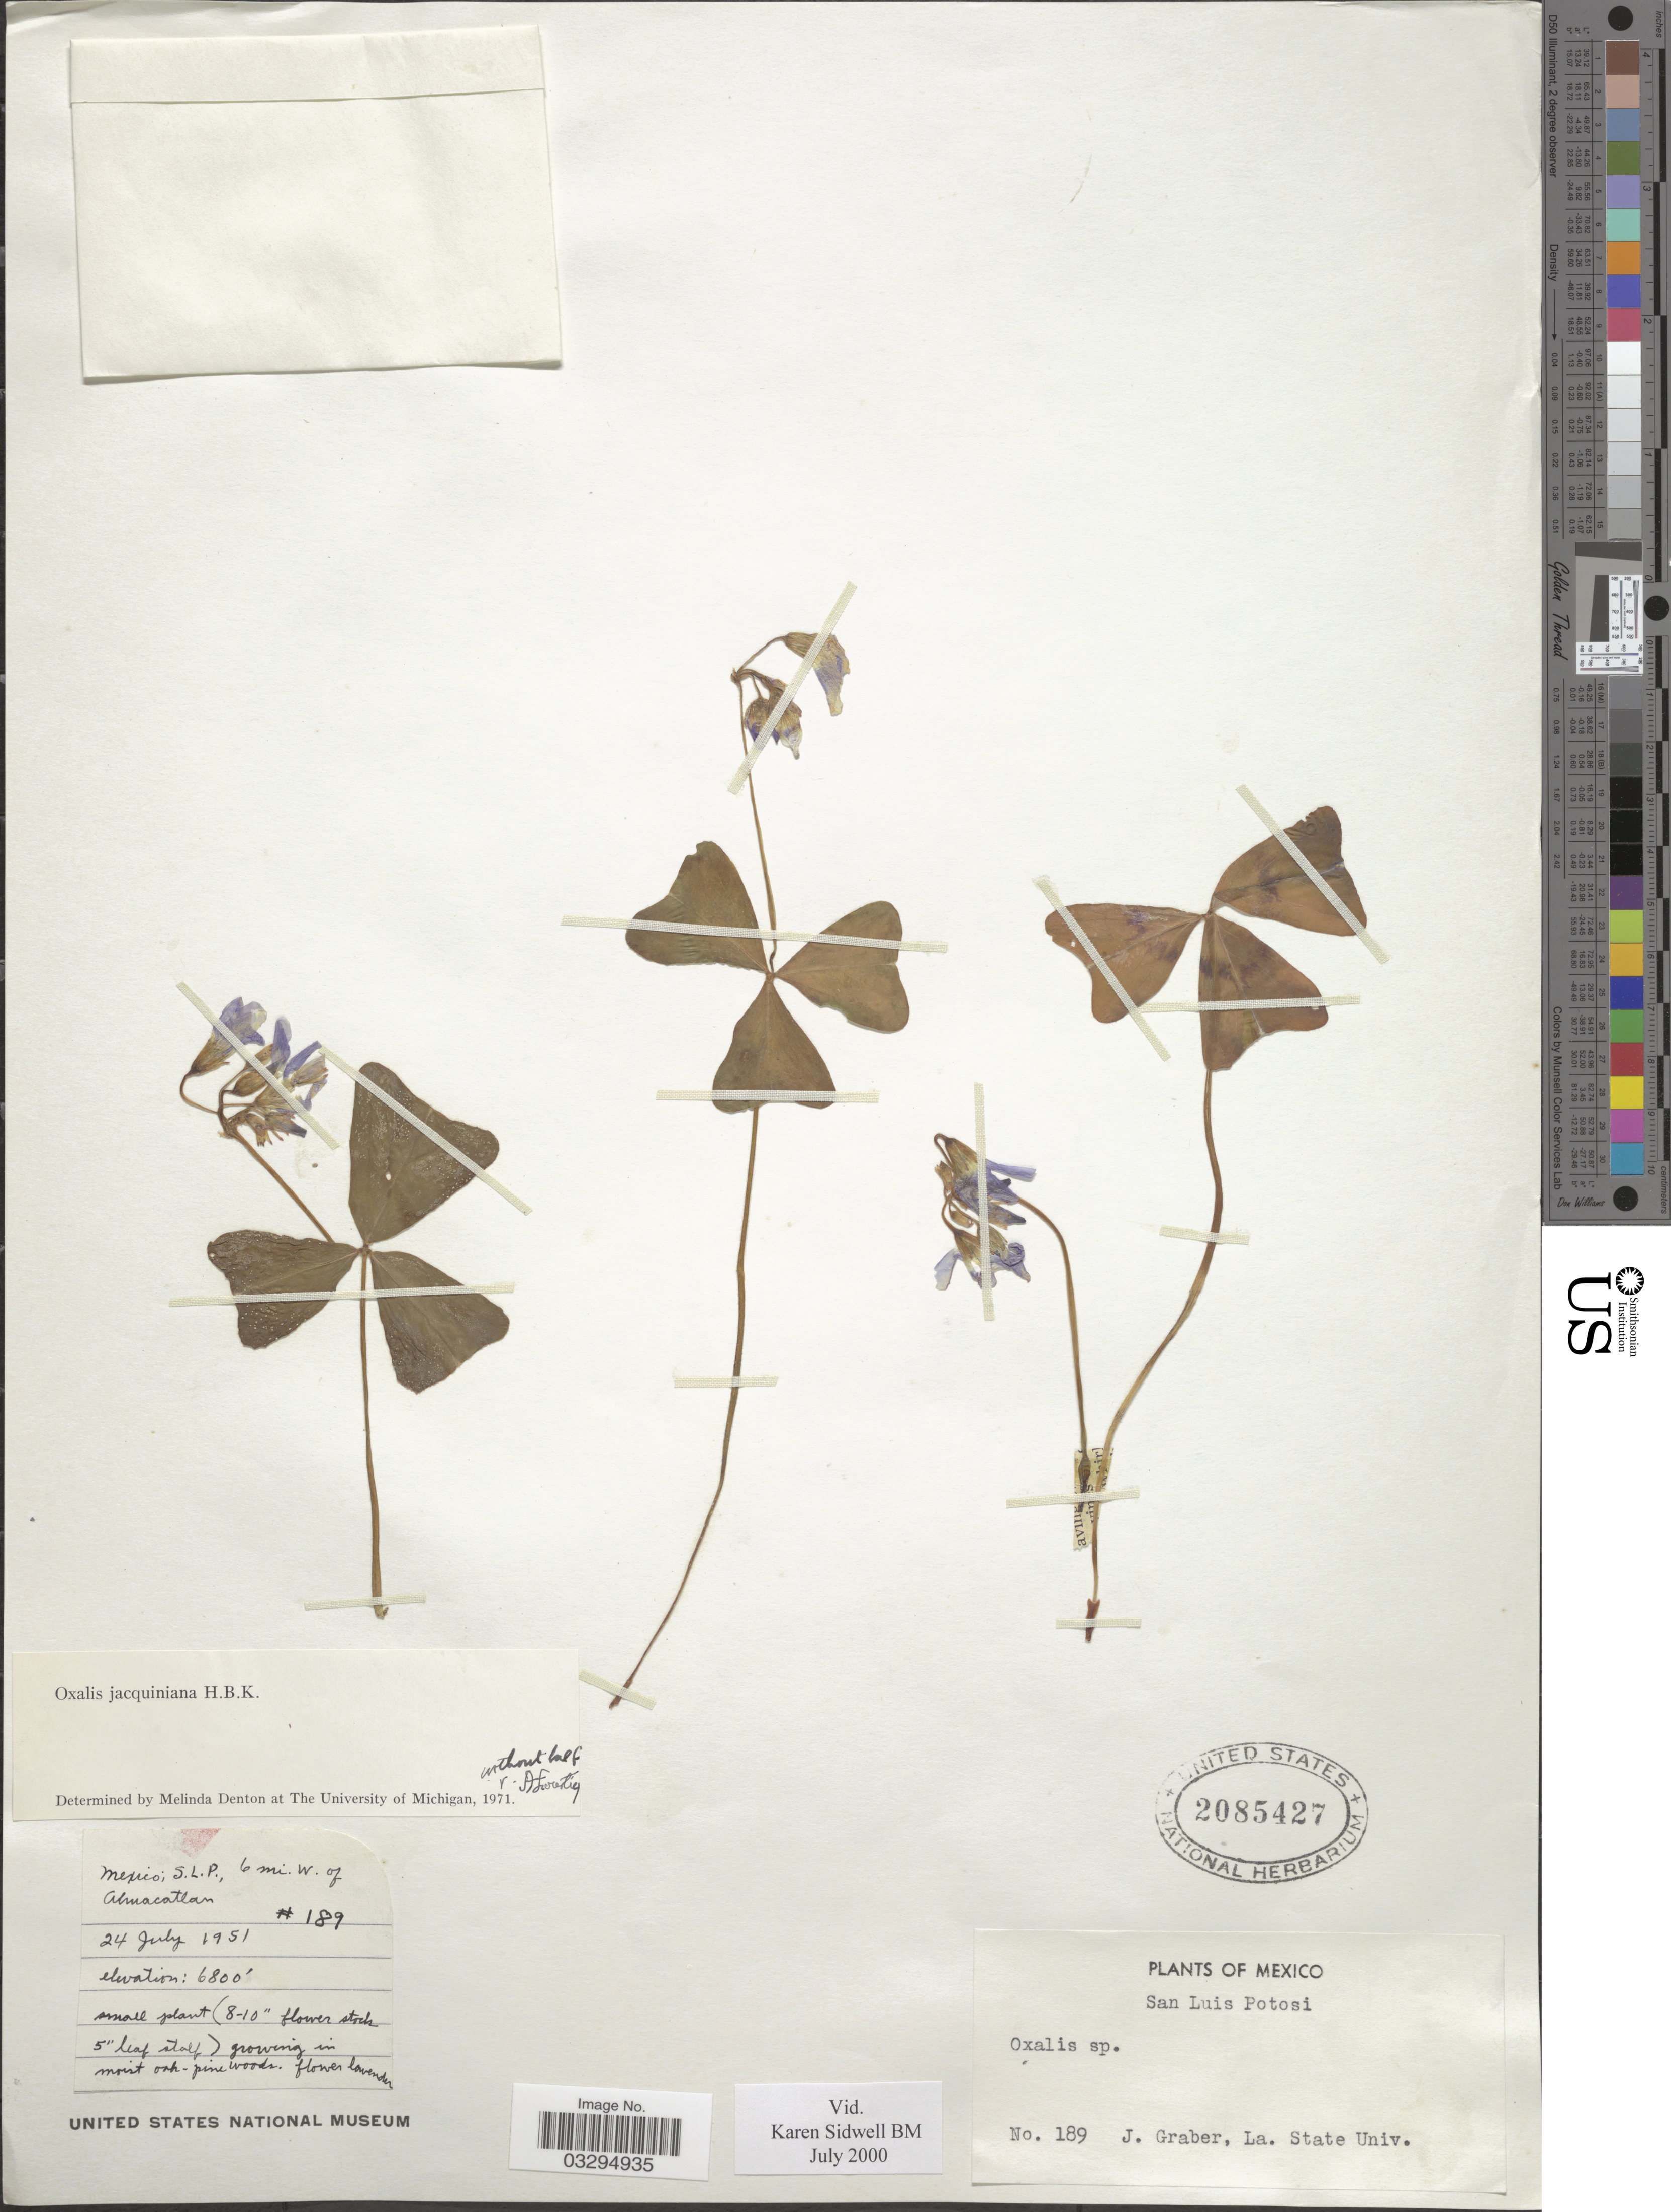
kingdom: Plantae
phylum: Tracheophyta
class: Magnoliopsida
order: Oxalidales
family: Oxalidaceae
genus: Oxalis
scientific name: Oxalis jacquiniana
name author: Kunth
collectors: J. Graber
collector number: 189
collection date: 1951-07-24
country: Mexico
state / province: San Luis Potosí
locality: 6 mi. W. of Almacatlan.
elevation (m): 2073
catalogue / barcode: US 2085427